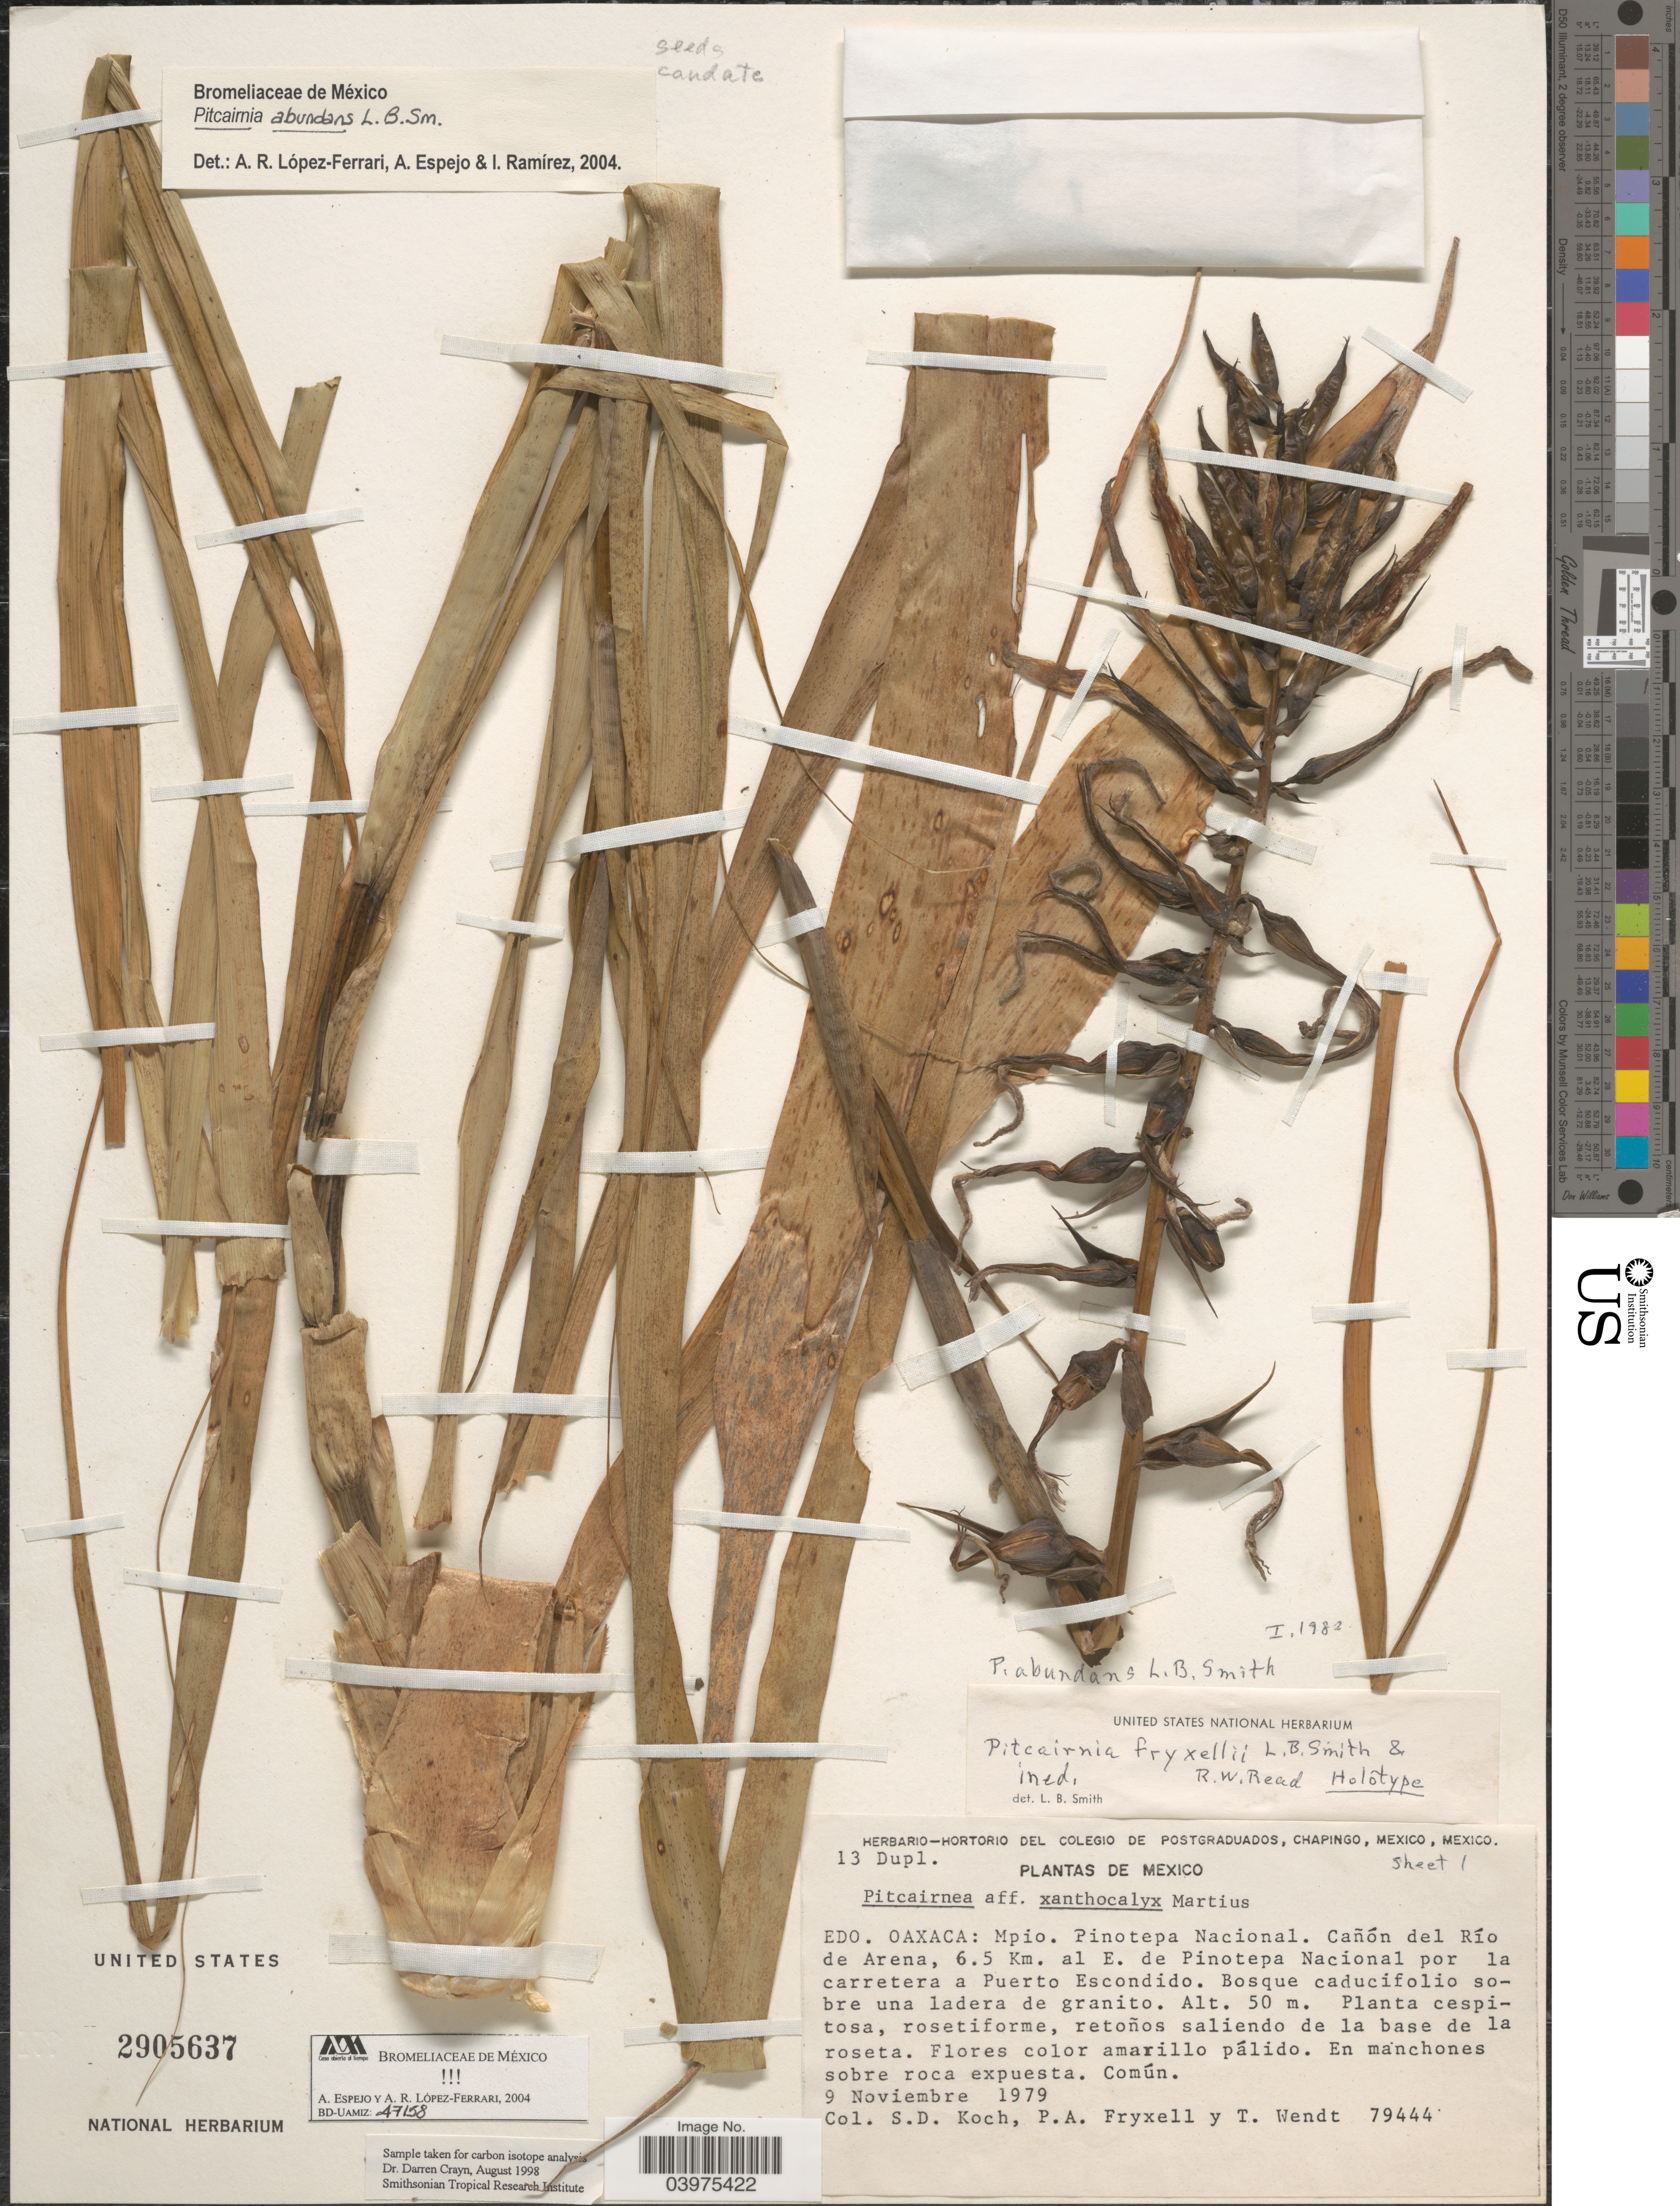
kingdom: Plantae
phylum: Tracheophyta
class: Liliopsida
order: Poales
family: Bromeliaceae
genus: Pitcairnia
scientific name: Pitcairnia abundans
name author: L.B. Sm.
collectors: S. Koch, P. A. Fryxell & T. L. Wendt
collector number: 79444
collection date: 1979-11-09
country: Mexico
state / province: Oaxaca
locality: Mpio. Pinotepa Nacional. Cañon del Río de Arena, 6.5 Km. al E. de Pinotepa Nacional por la carretera a Puerto Escondido.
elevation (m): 50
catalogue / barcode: US 2905637